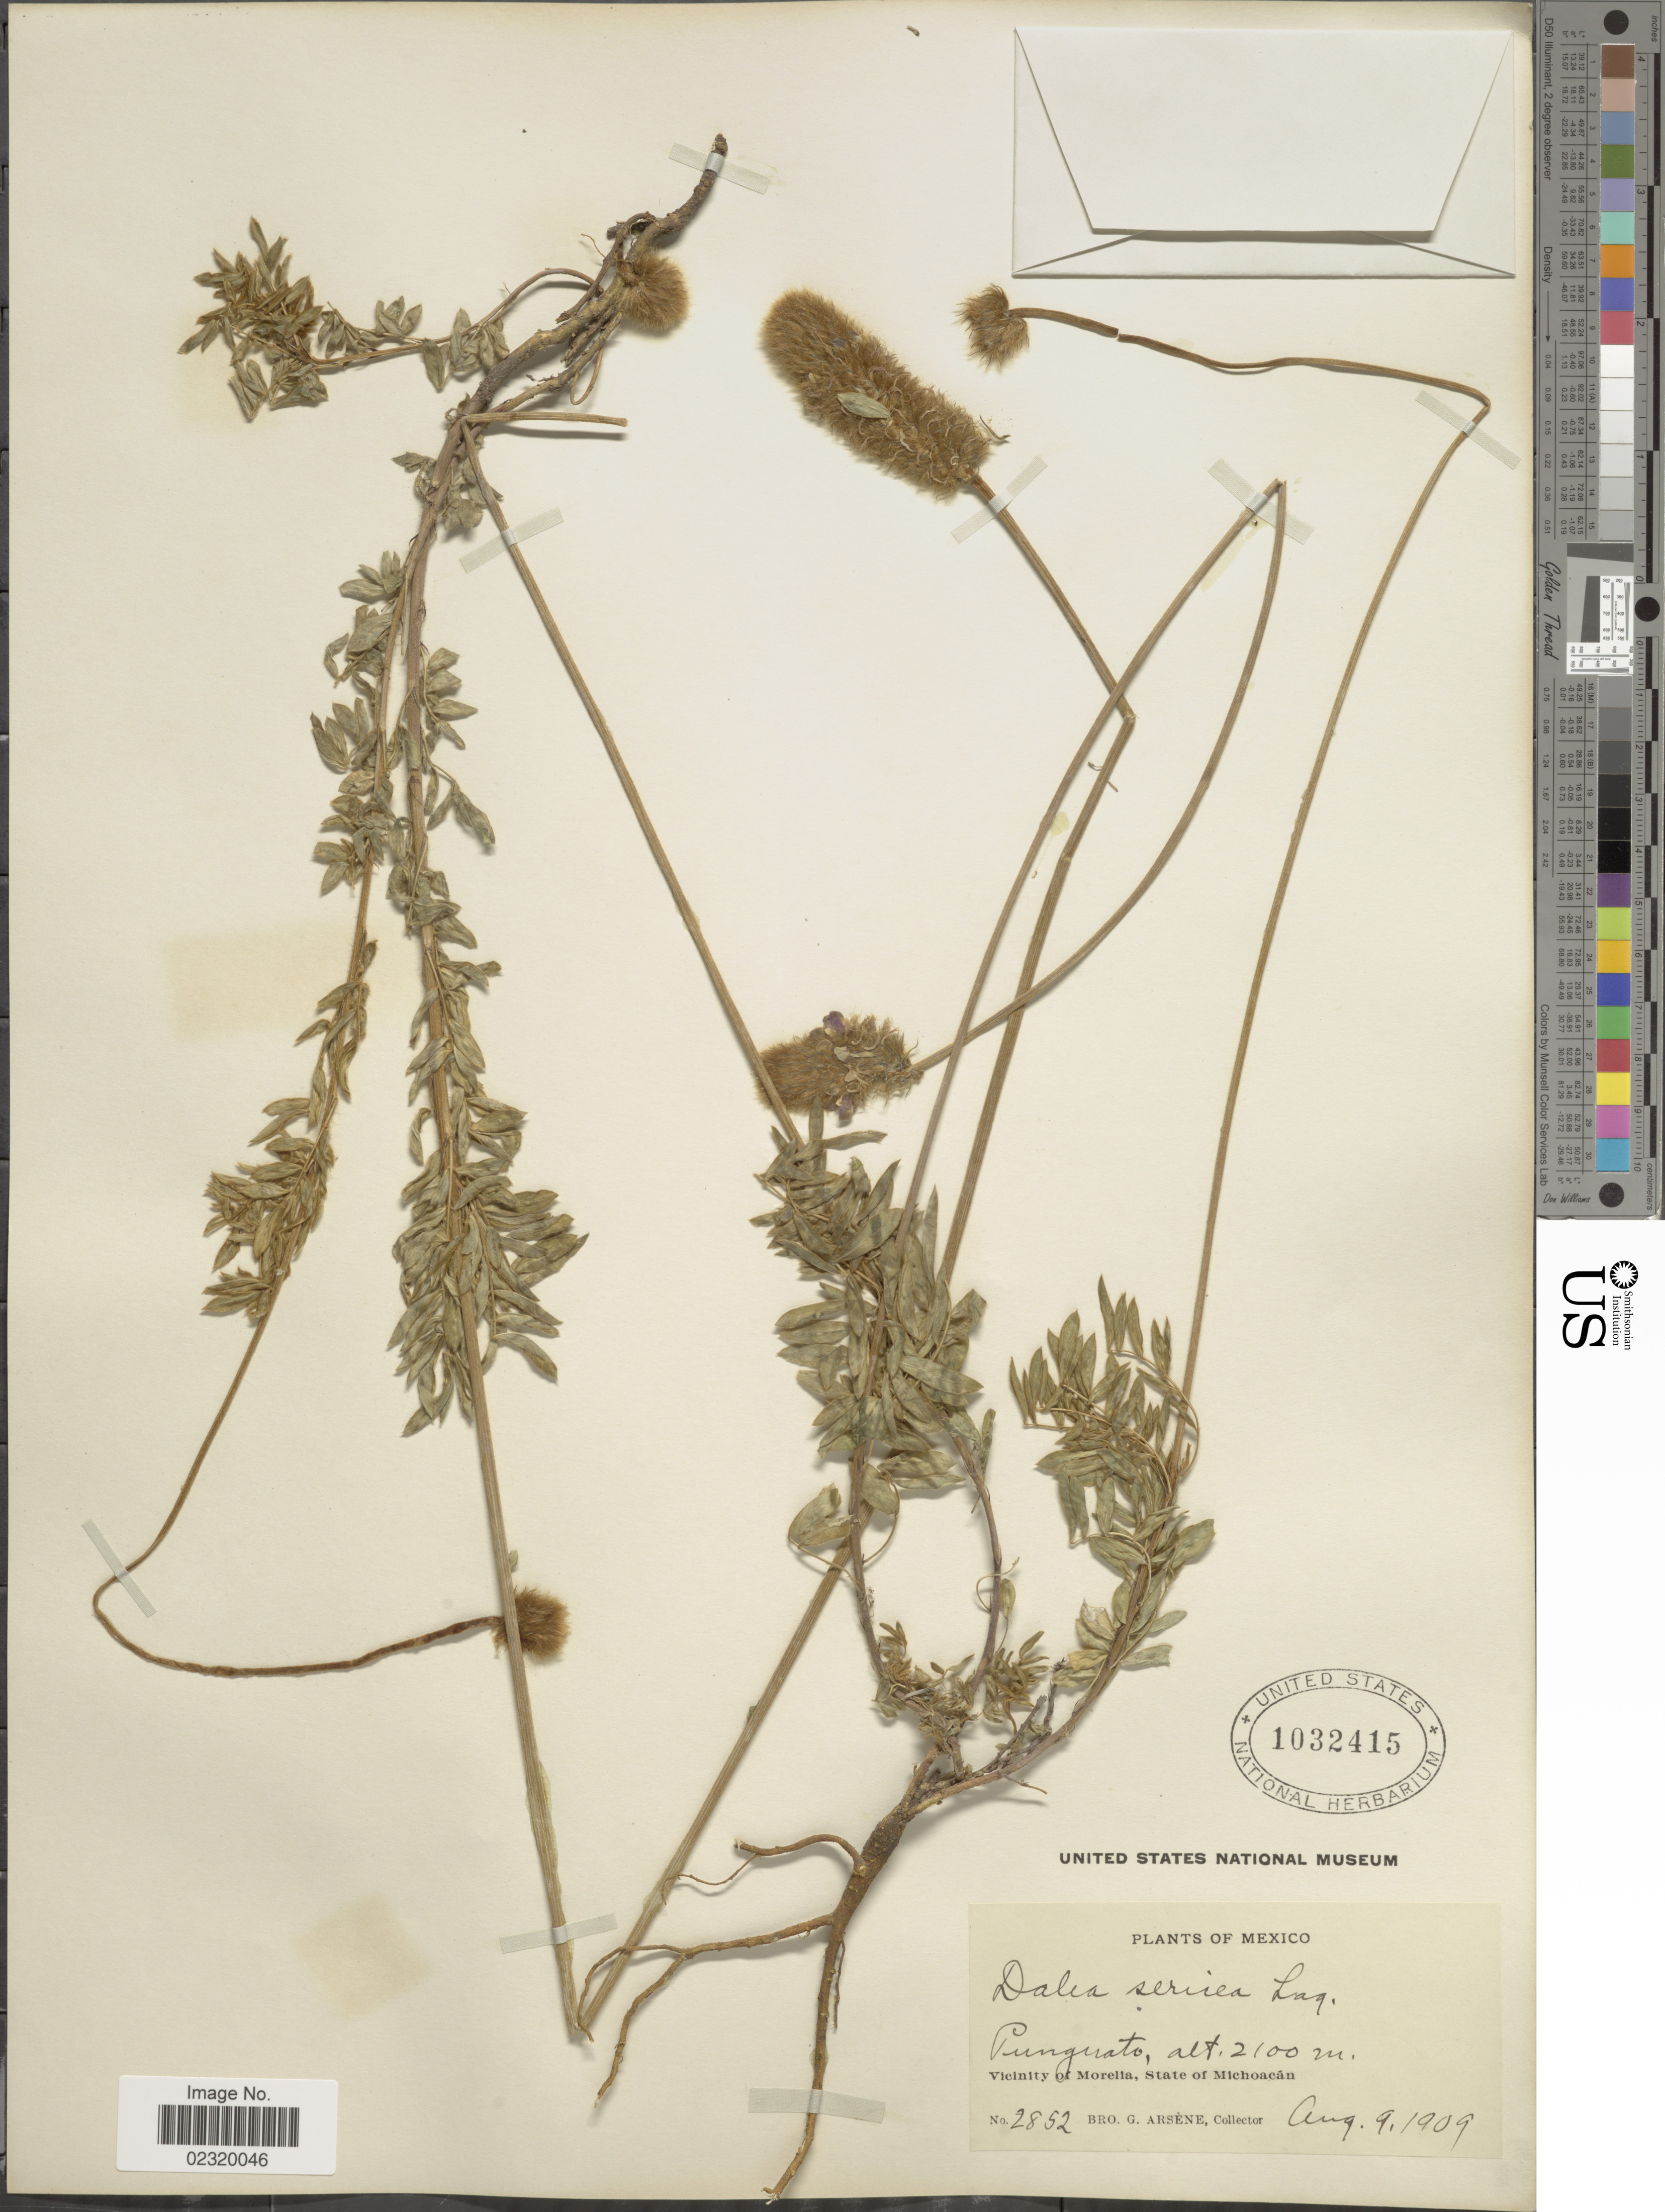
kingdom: Plantae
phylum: Tracheophyta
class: Magnoliopsida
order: Fabales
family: Fabaceae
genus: Dalea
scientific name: Dalea sericea var. sericea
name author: Lag.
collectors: Bro. G. Arsène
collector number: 2852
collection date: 1909-08-09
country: Mexico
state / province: Michoacán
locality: Punguato. Vicinity of Morelia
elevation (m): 2100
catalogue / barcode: US 1032415